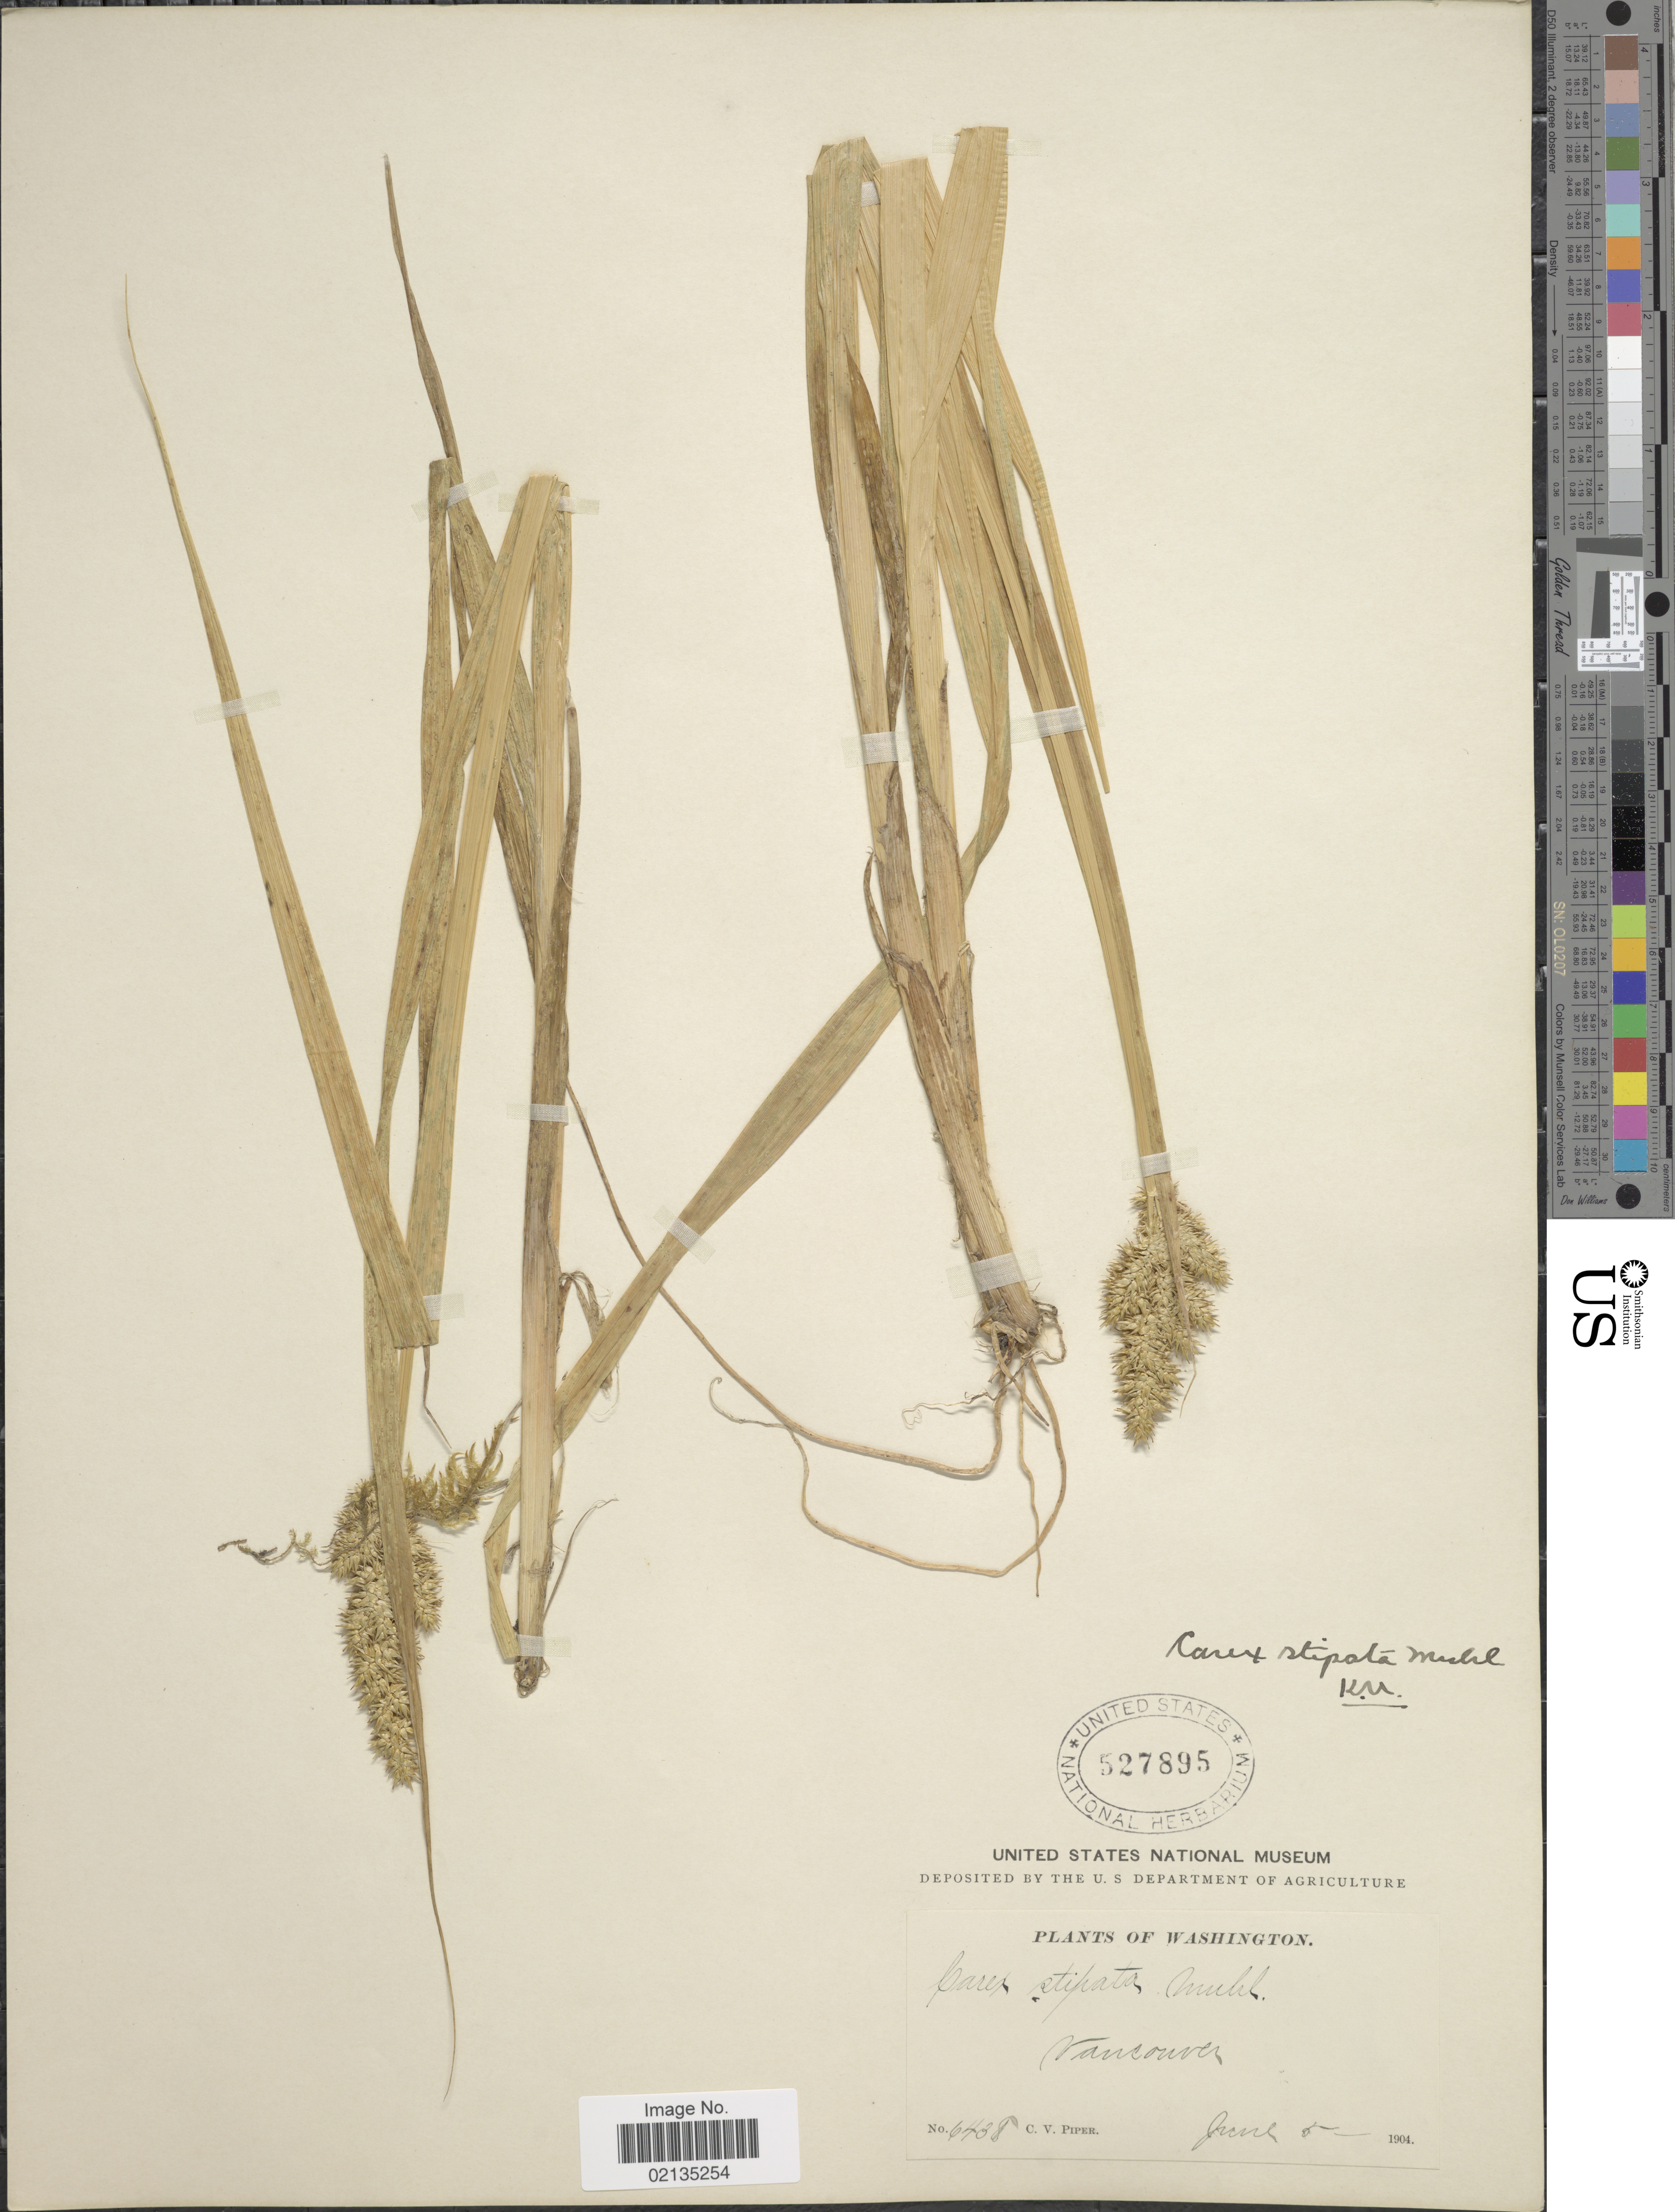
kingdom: Plantae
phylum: Tracheophyta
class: Liliopsida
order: Poales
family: Cyperaceae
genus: Carex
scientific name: Carex stipata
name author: Muhl. ex Willd.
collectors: C. V. Piper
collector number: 6438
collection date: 1904-06-05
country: Canada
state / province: British Columbia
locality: Washington, Vancouver.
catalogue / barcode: US 527895